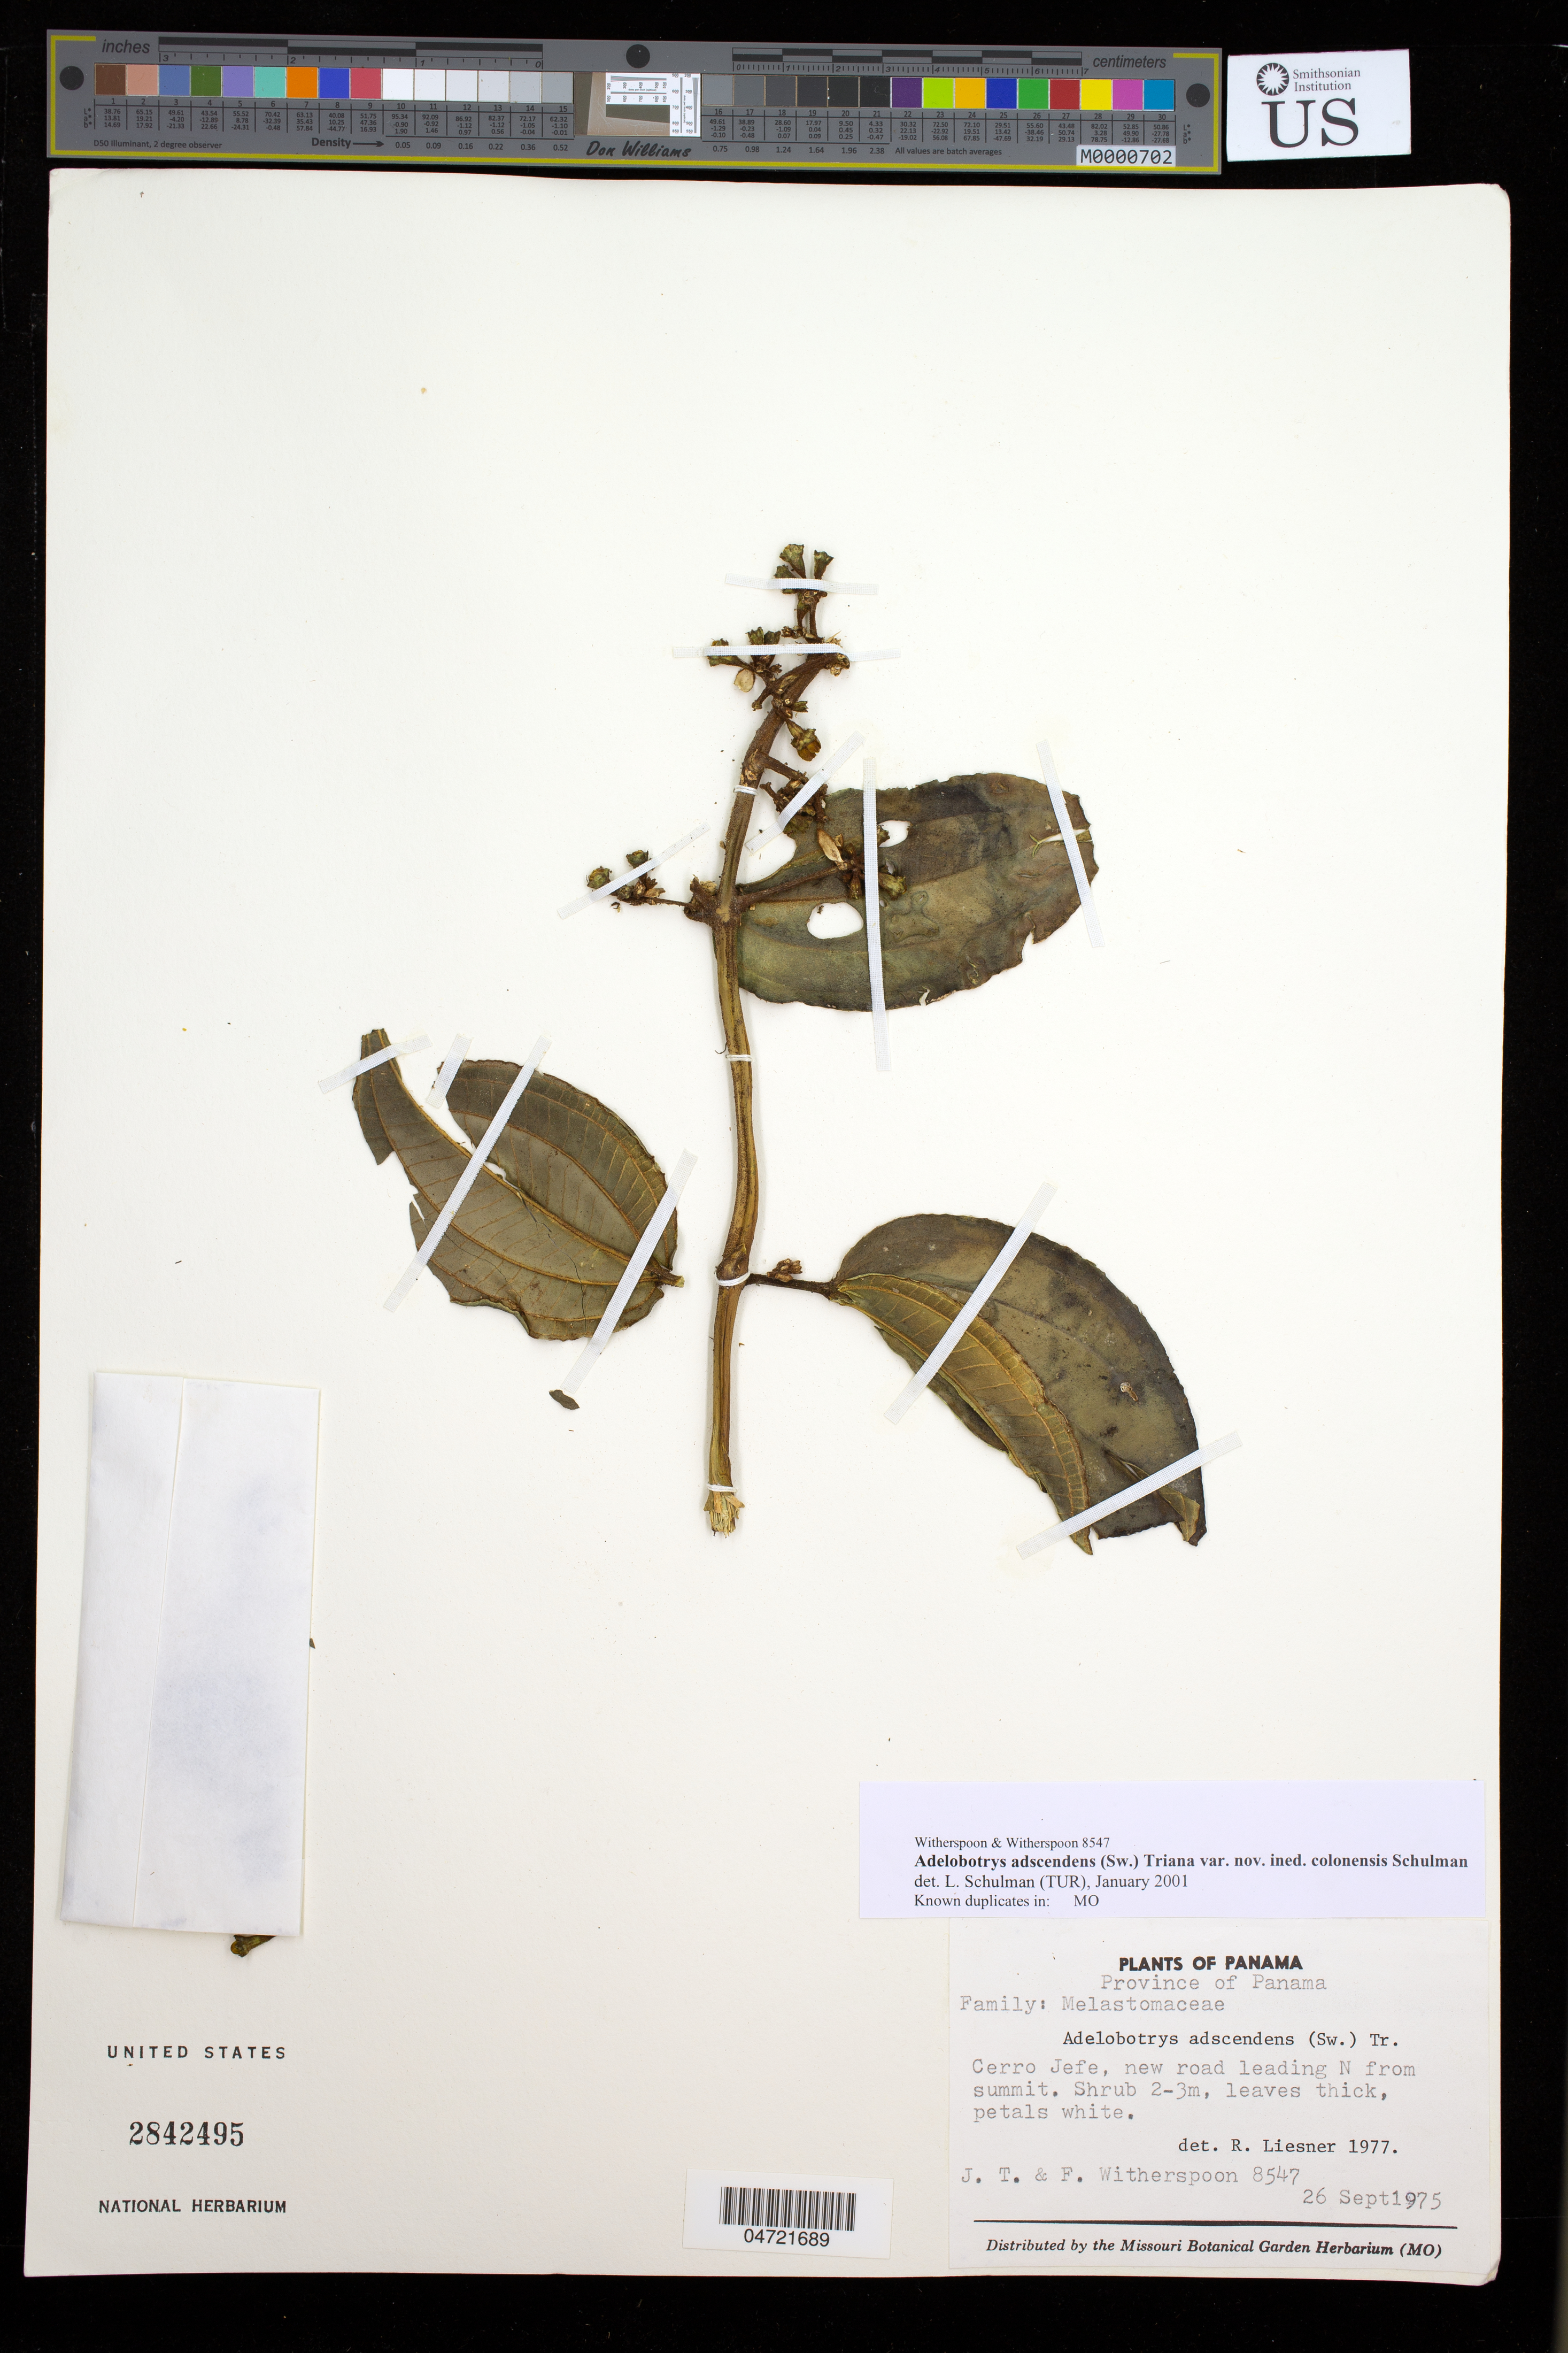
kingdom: Plantae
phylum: Tracheophyta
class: Magnoliopsida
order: Myrtales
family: Melastomataceae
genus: Adelobotrys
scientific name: Adelobotrys adscendens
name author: (Sw.) Triana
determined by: Schulman, Leif, (TUR), University of Turku (FINLAND)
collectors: J. Witherspoon & F. Witherspoon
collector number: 8547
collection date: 1975-09-26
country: Panama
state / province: Panamá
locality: Province of Panama, Cerro Jefe, new road leading N from summit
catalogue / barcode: US 2842495